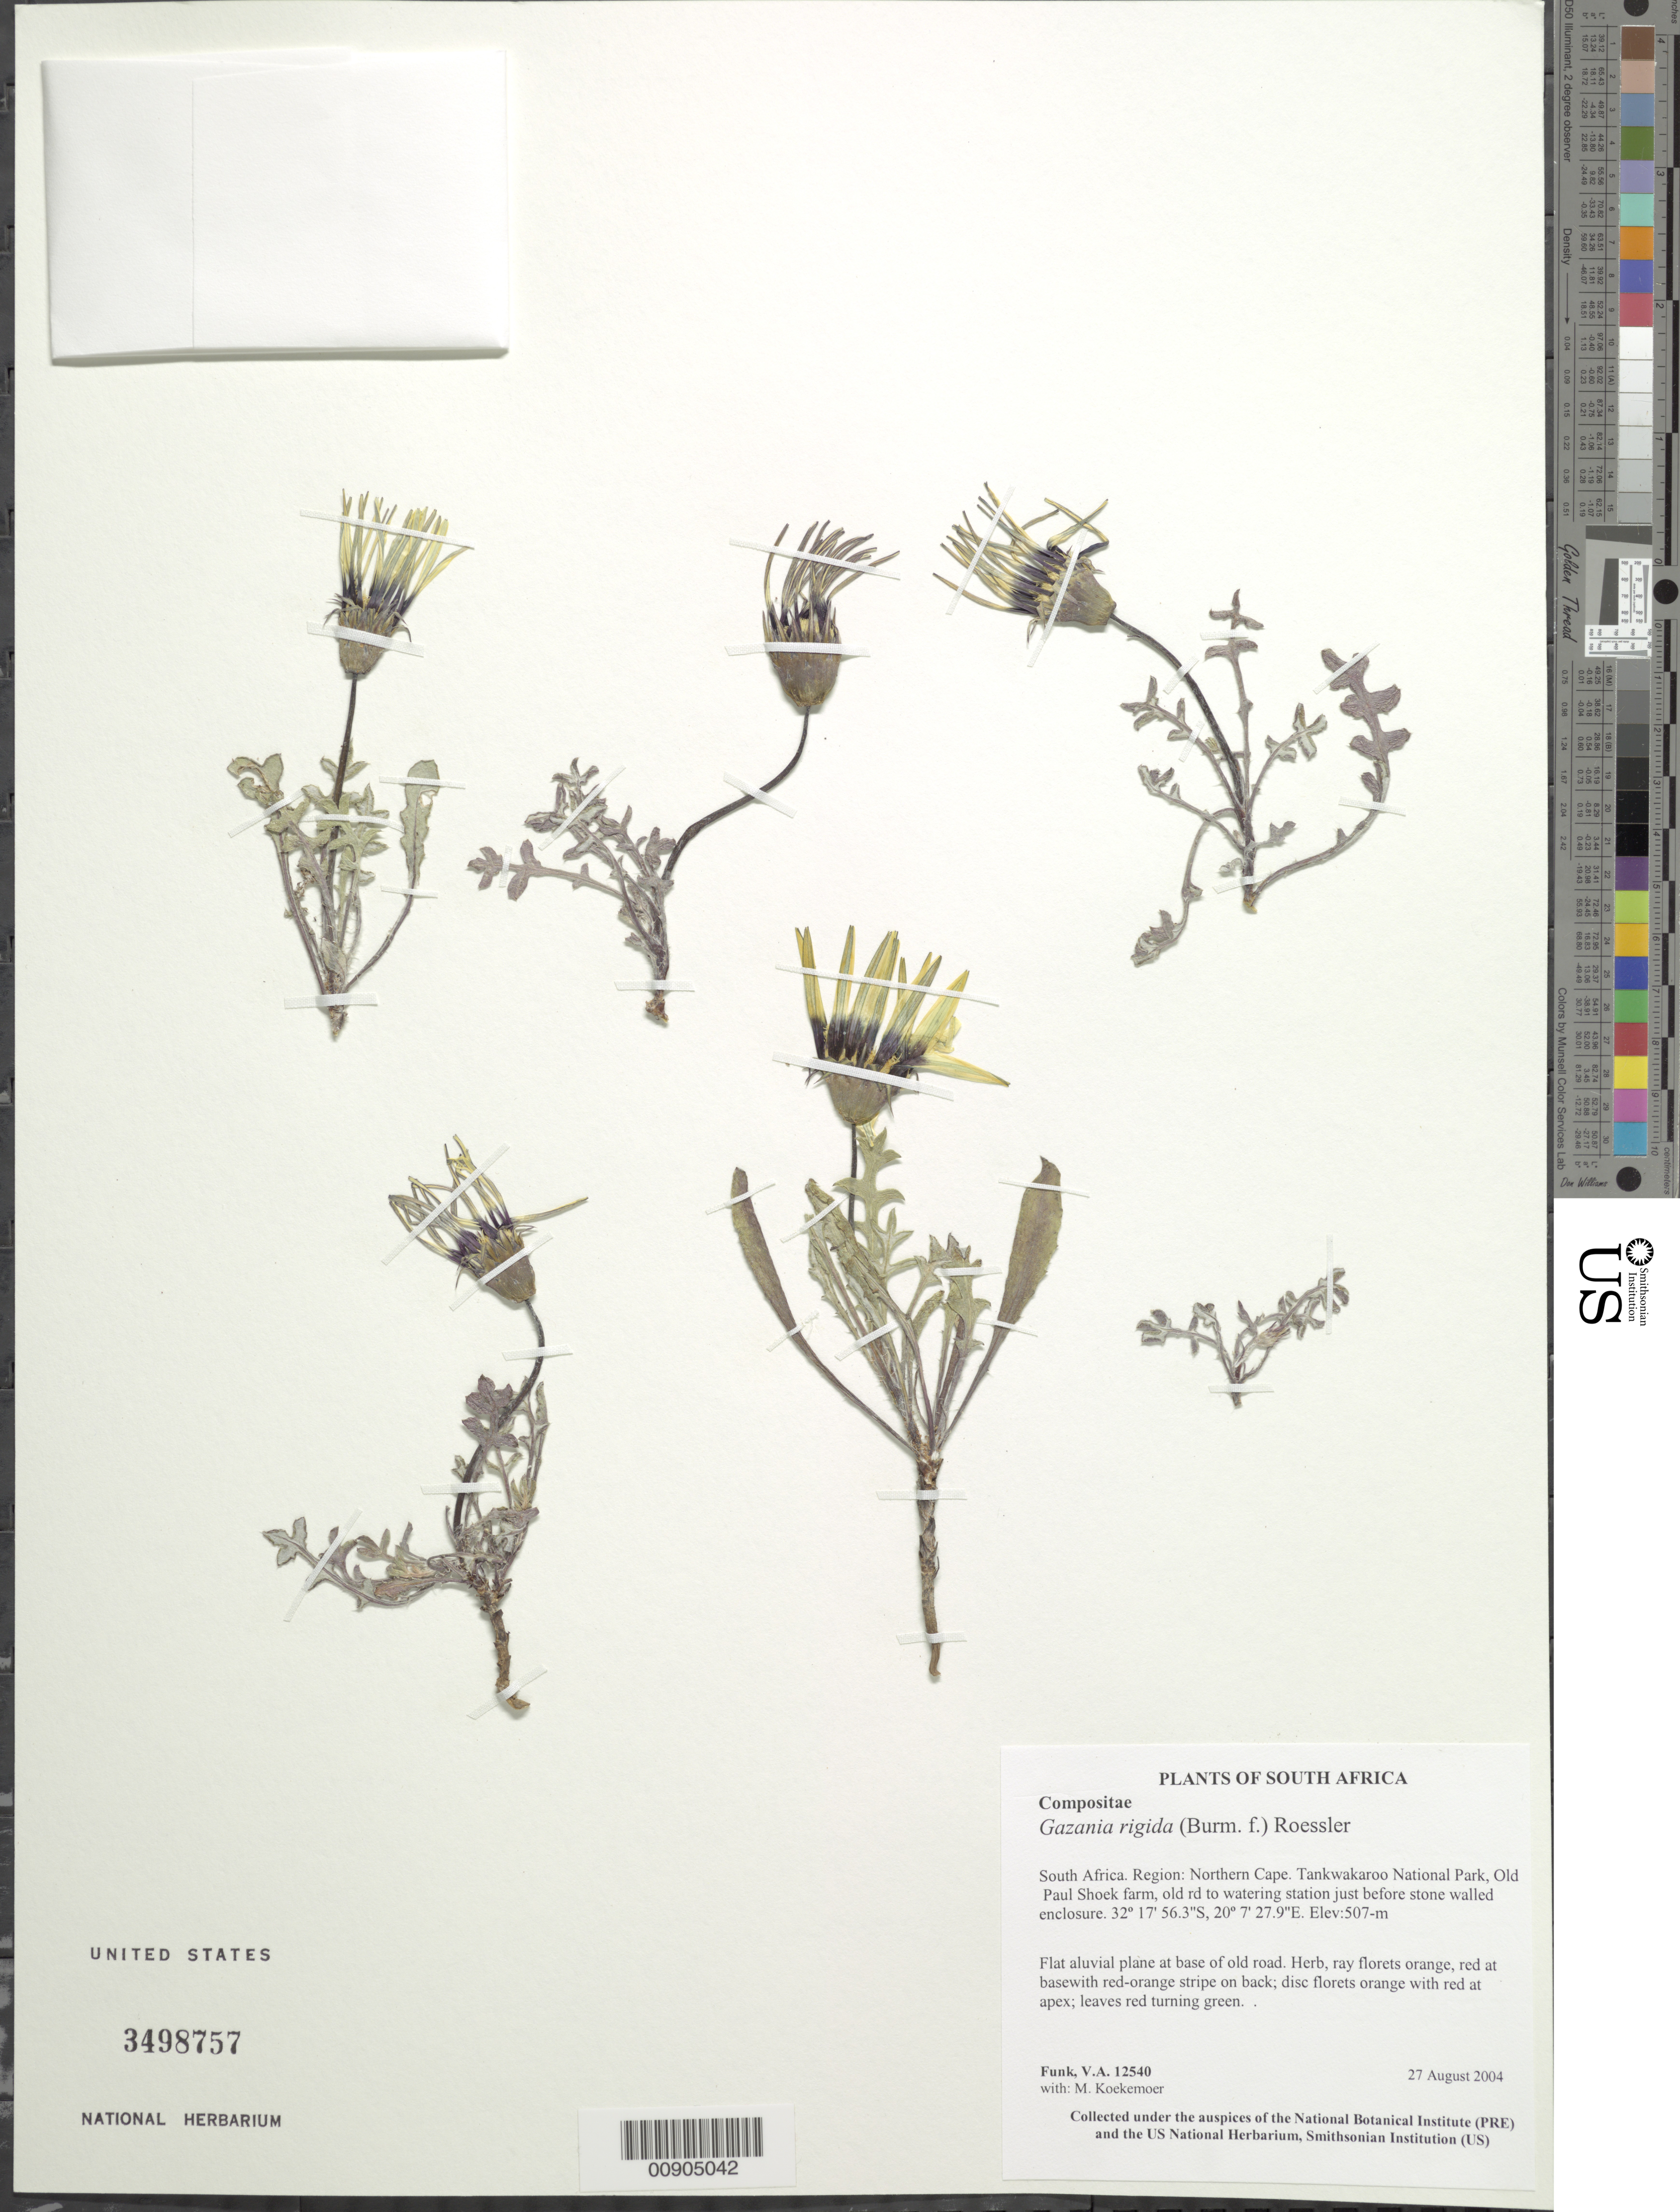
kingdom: Plantae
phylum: Tracheophyta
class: Magnoliopsida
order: Asterales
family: Asteraceae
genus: Gazania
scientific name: Gazania rigida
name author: (Burm. f.) Roessler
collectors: V. Funk & M. Koekemoer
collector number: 12540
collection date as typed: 27 August 2004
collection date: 2004-08-27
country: South Africa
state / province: Northern Cape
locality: Northern Cape, Tankwakaroo National Park, Old Paul Shoek farm, old road to water station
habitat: Flat alluvial plane at base of old road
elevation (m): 507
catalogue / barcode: US 3498757